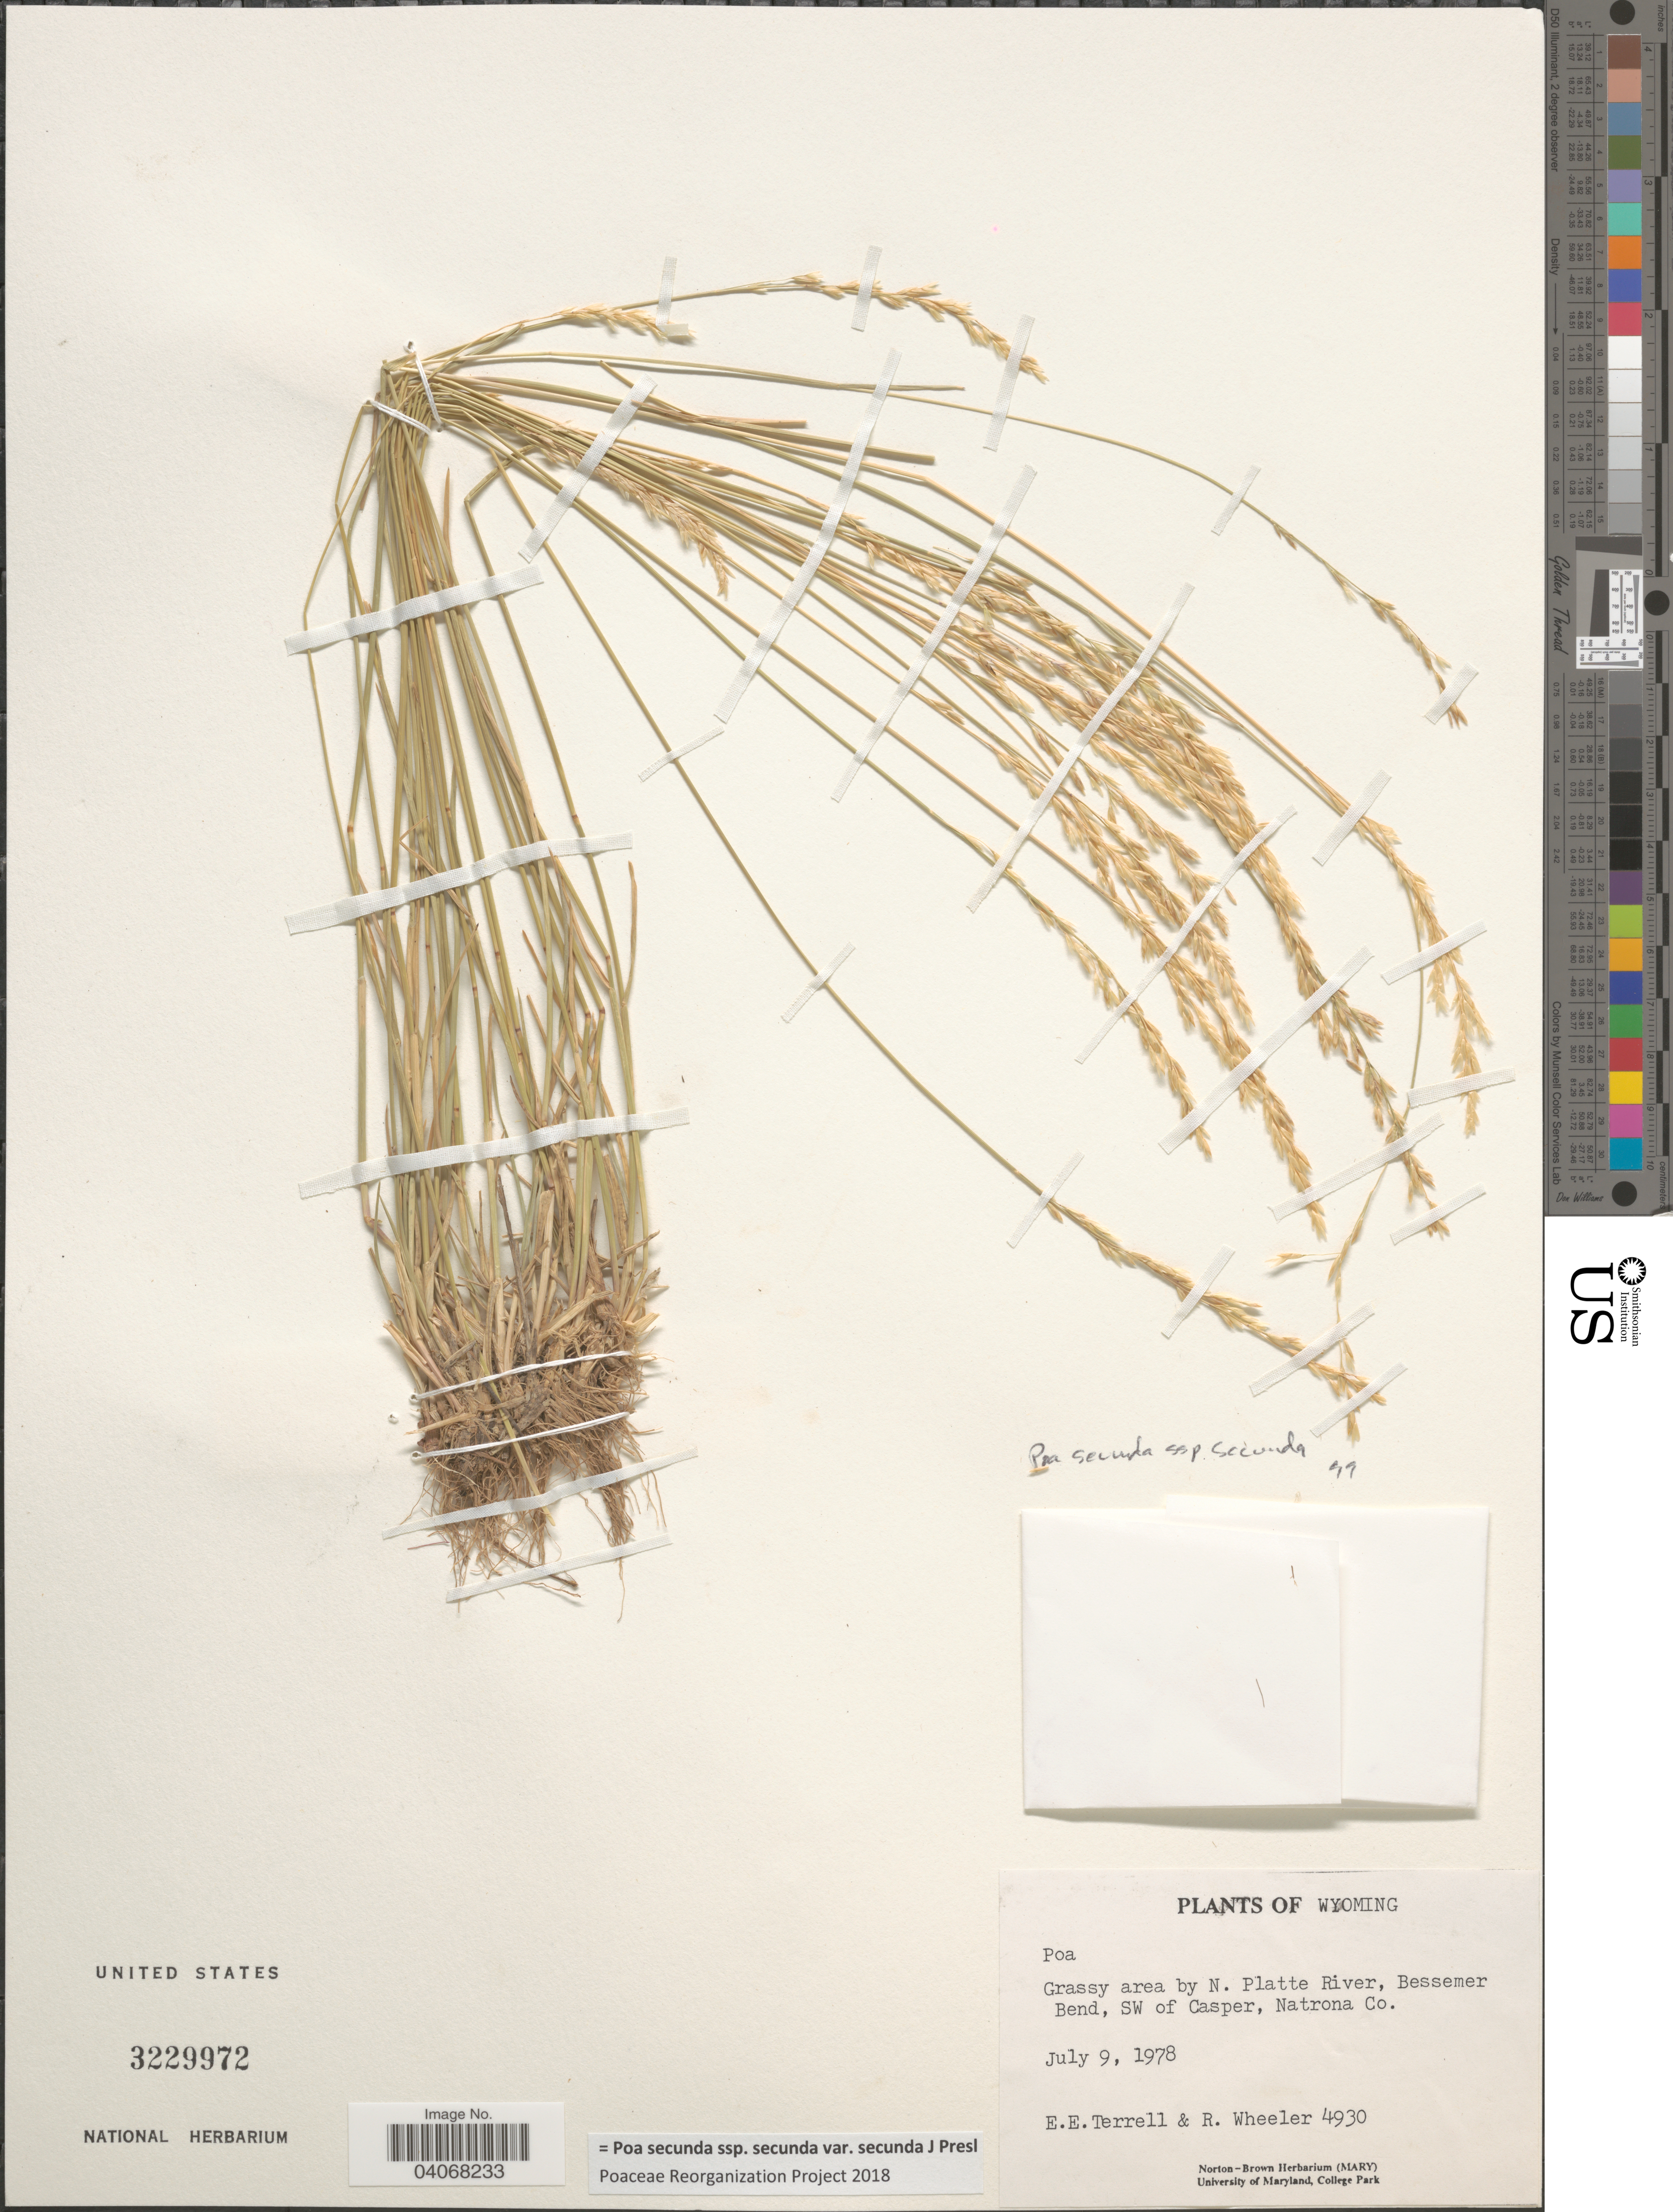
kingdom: Plantae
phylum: Tracheophyta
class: Liliopsida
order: Poales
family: Poaceae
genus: Poa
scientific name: Poa secunda subsp. secunda var. secunda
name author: J. Presl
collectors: E. E. Terrell & R. Wheeler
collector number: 4930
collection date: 1978-07-09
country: United States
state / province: Wyoming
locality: Grassy area by N. Platte River, Bessemer Bend, SW of Casper, Natrona Co.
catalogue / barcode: US 3229972